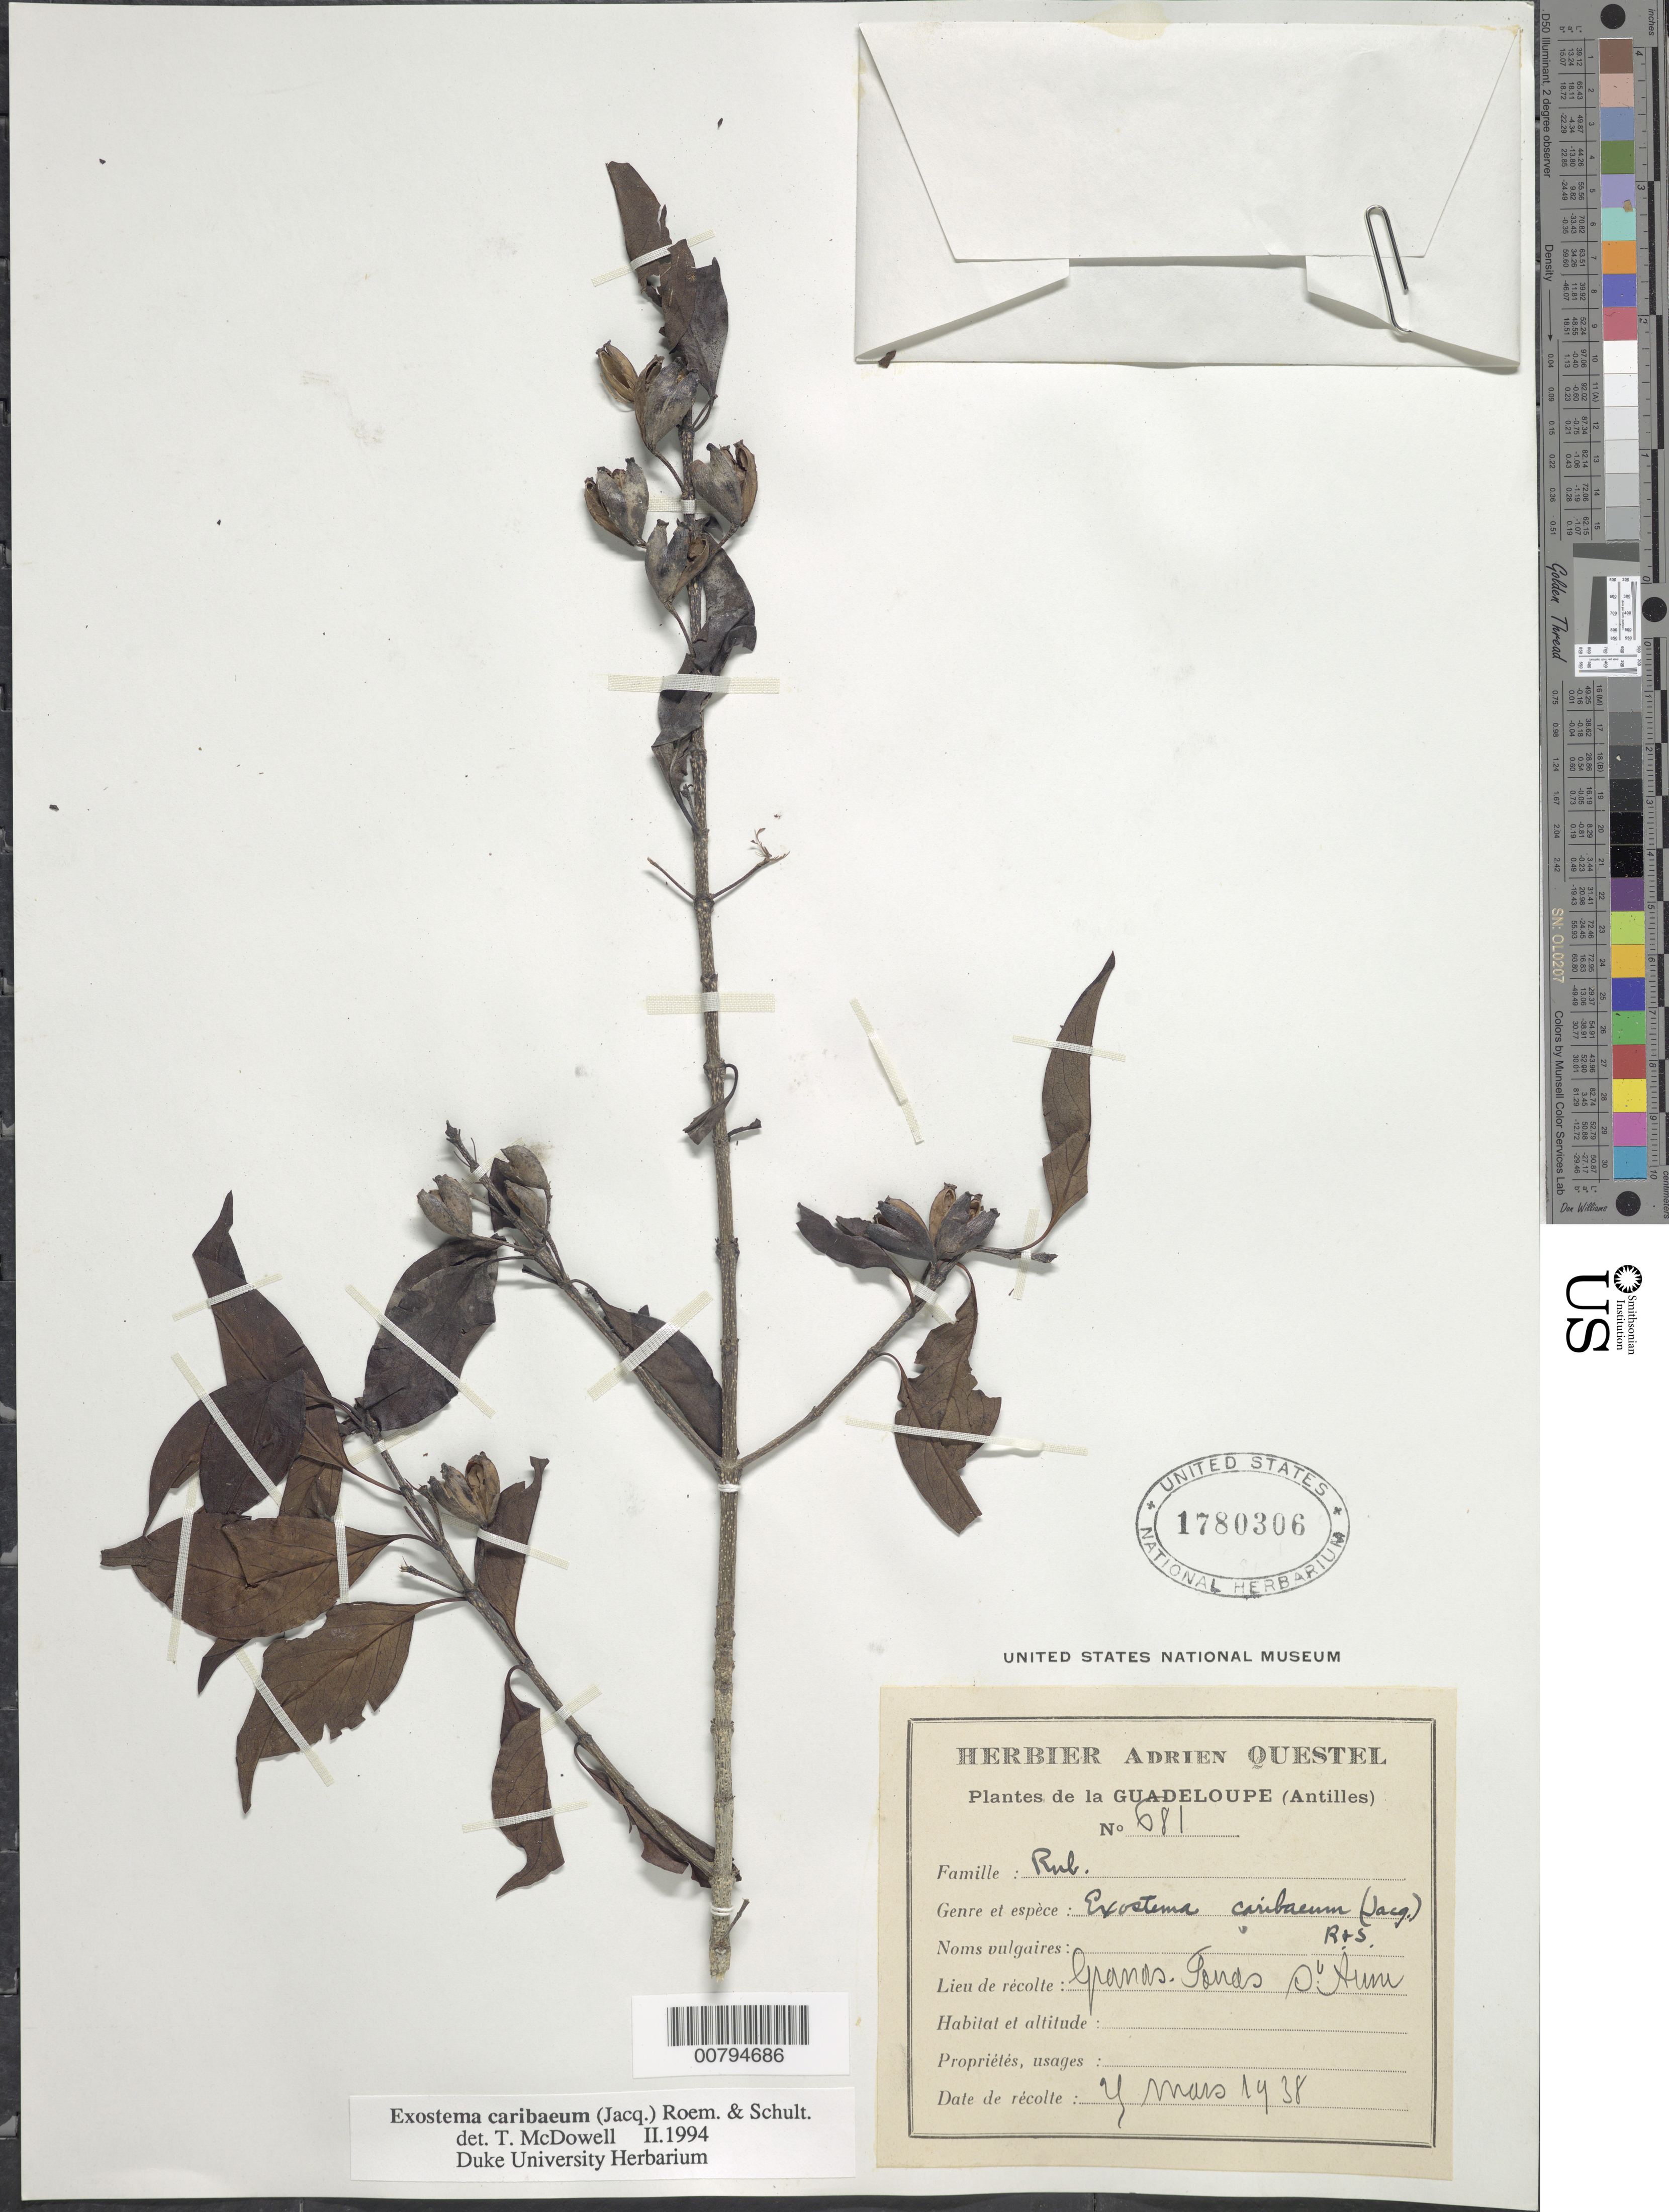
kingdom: Plantae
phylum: Tracheophyta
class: Magnoliopsida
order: Gentianales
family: Rubiaceae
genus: Exostema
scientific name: Exostema caribaeum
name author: (Jacq.) Roem. & Schult.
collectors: A. Questel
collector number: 681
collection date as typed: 04 Mar 1938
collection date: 1938-03-04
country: Guadeloupe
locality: Granos Fonds (sp?), St.. Anne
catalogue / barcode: US 1780306